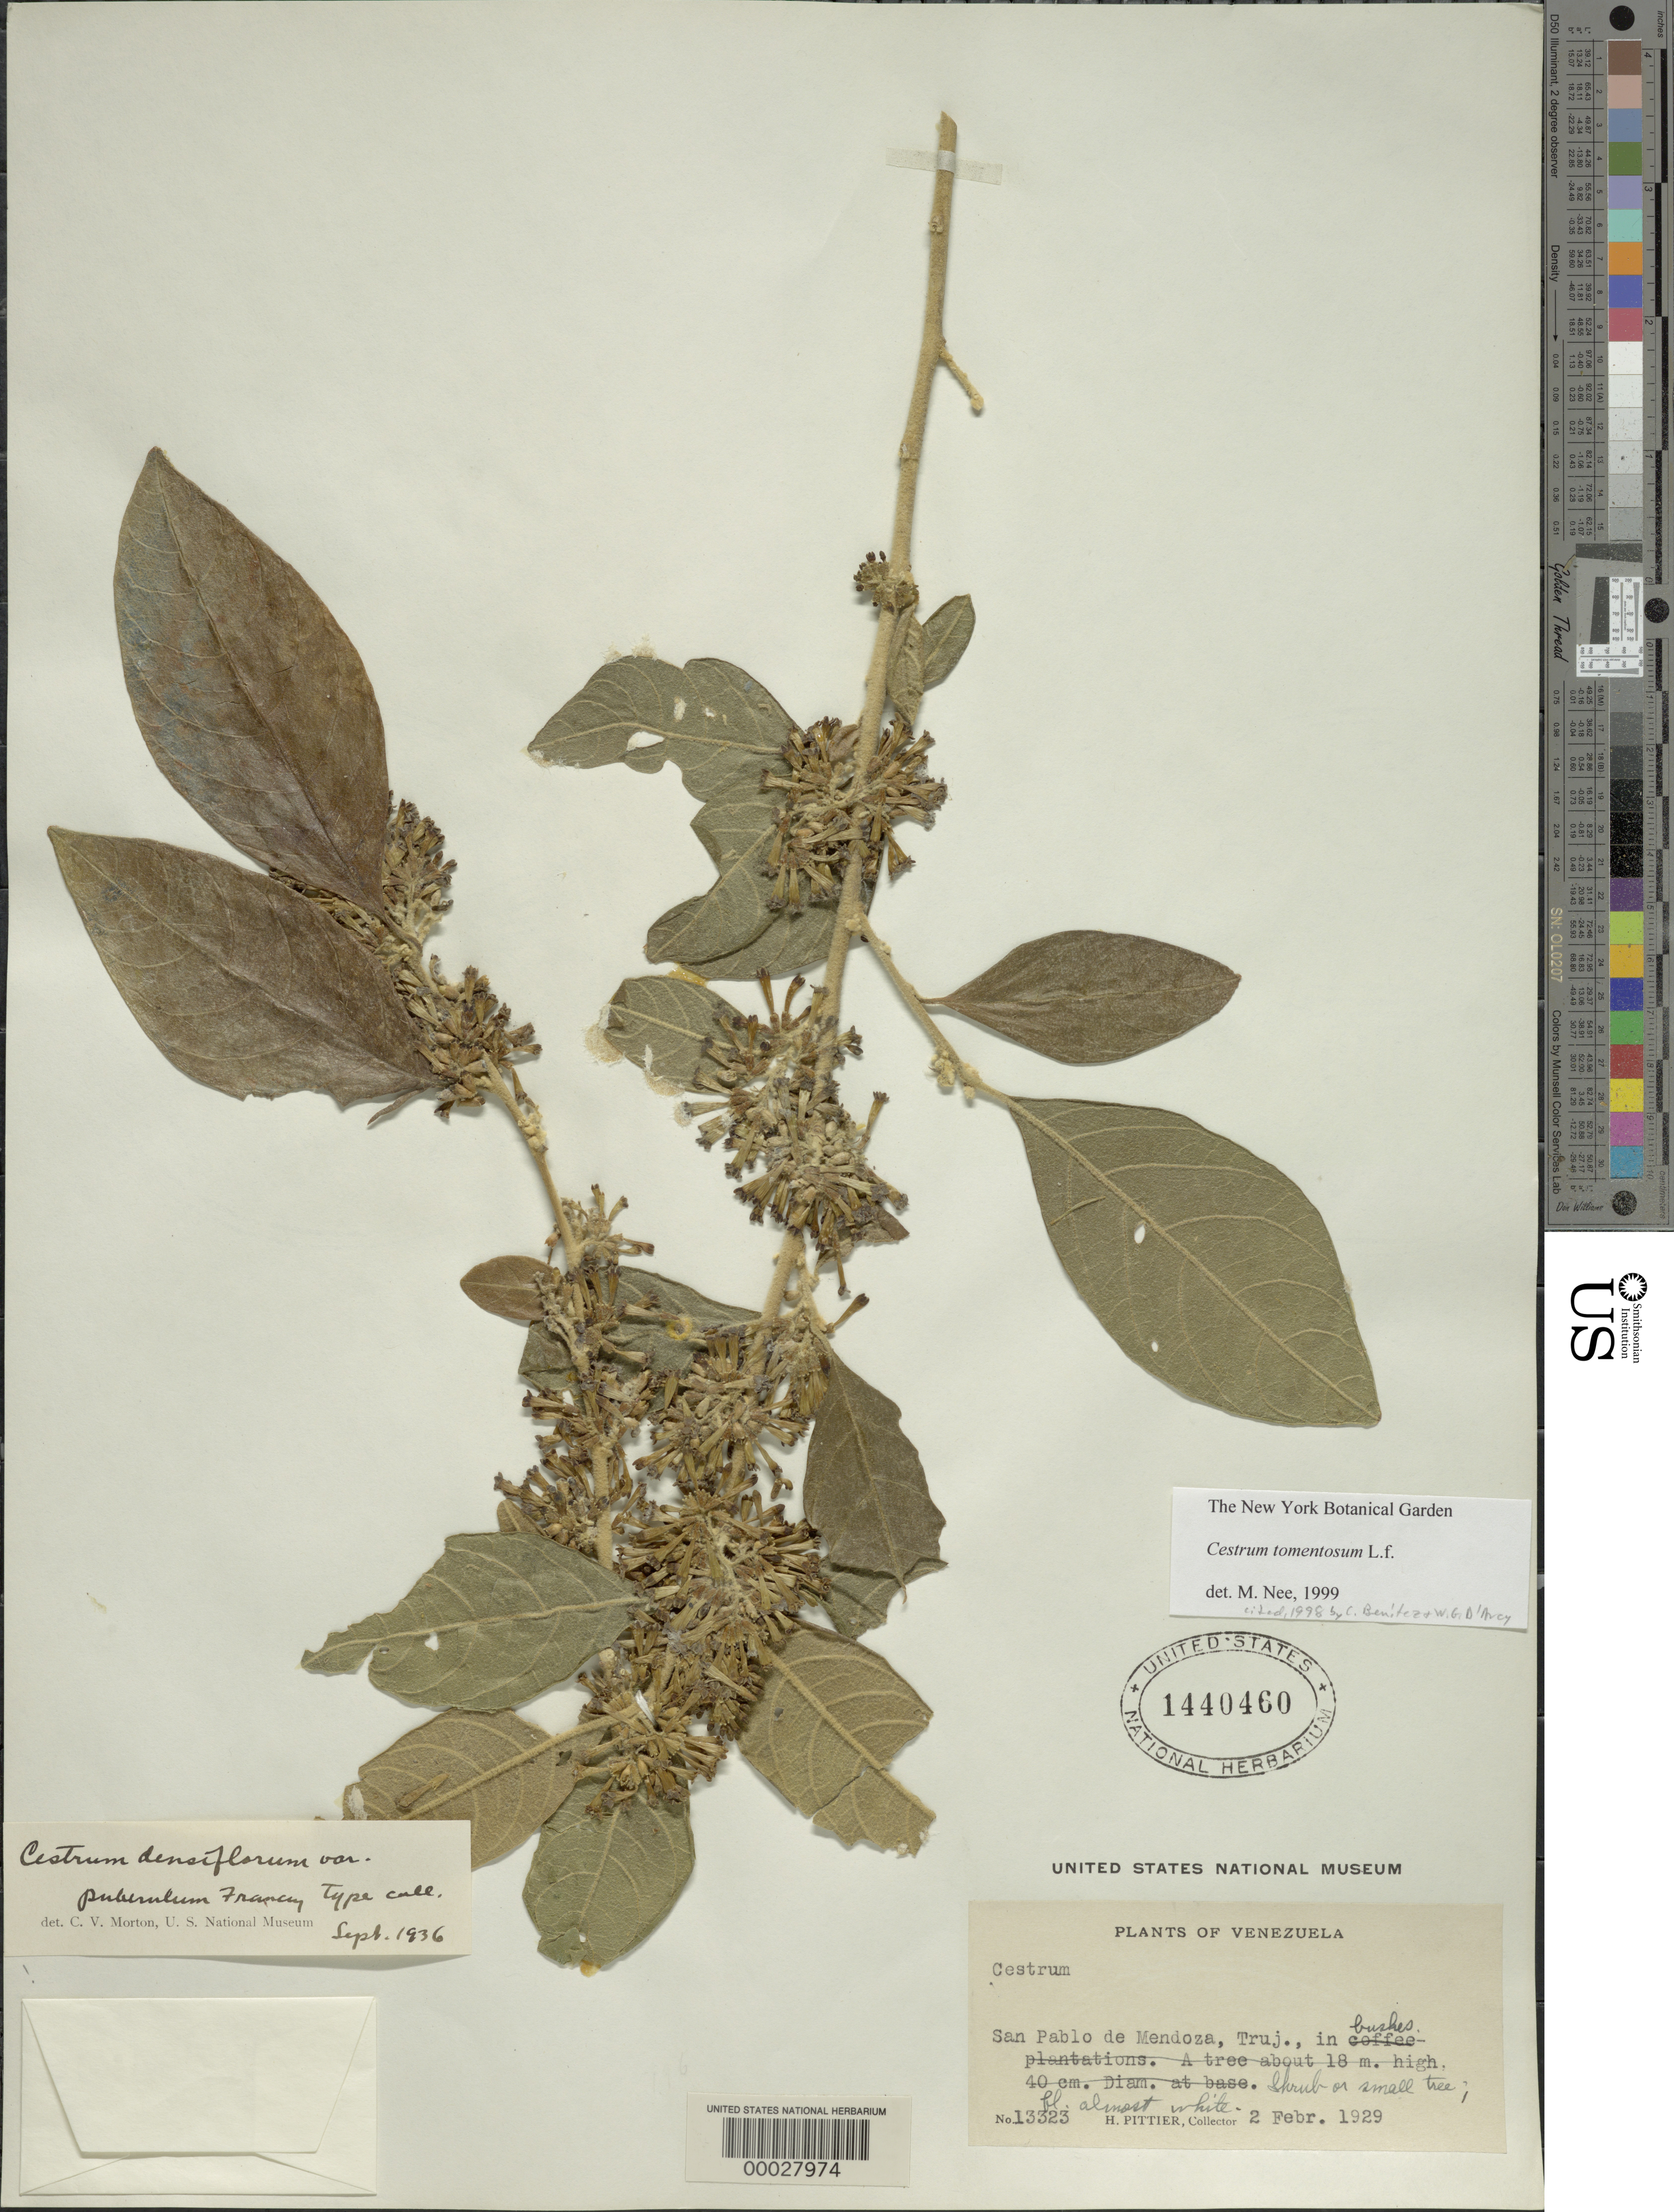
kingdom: Plantae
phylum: Tracheophyta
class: Magnoliopsida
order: Solanales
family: Solanaceae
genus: Cestrum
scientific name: Cestrum densiflorum var. puberulum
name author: Francey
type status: Isosyntype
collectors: H. F. Pittier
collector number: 13323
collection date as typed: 02 Feb 1929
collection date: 1929-02-02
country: Venezuela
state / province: Trujillo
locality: San Pablo de Mendoza.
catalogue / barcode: US 1440460